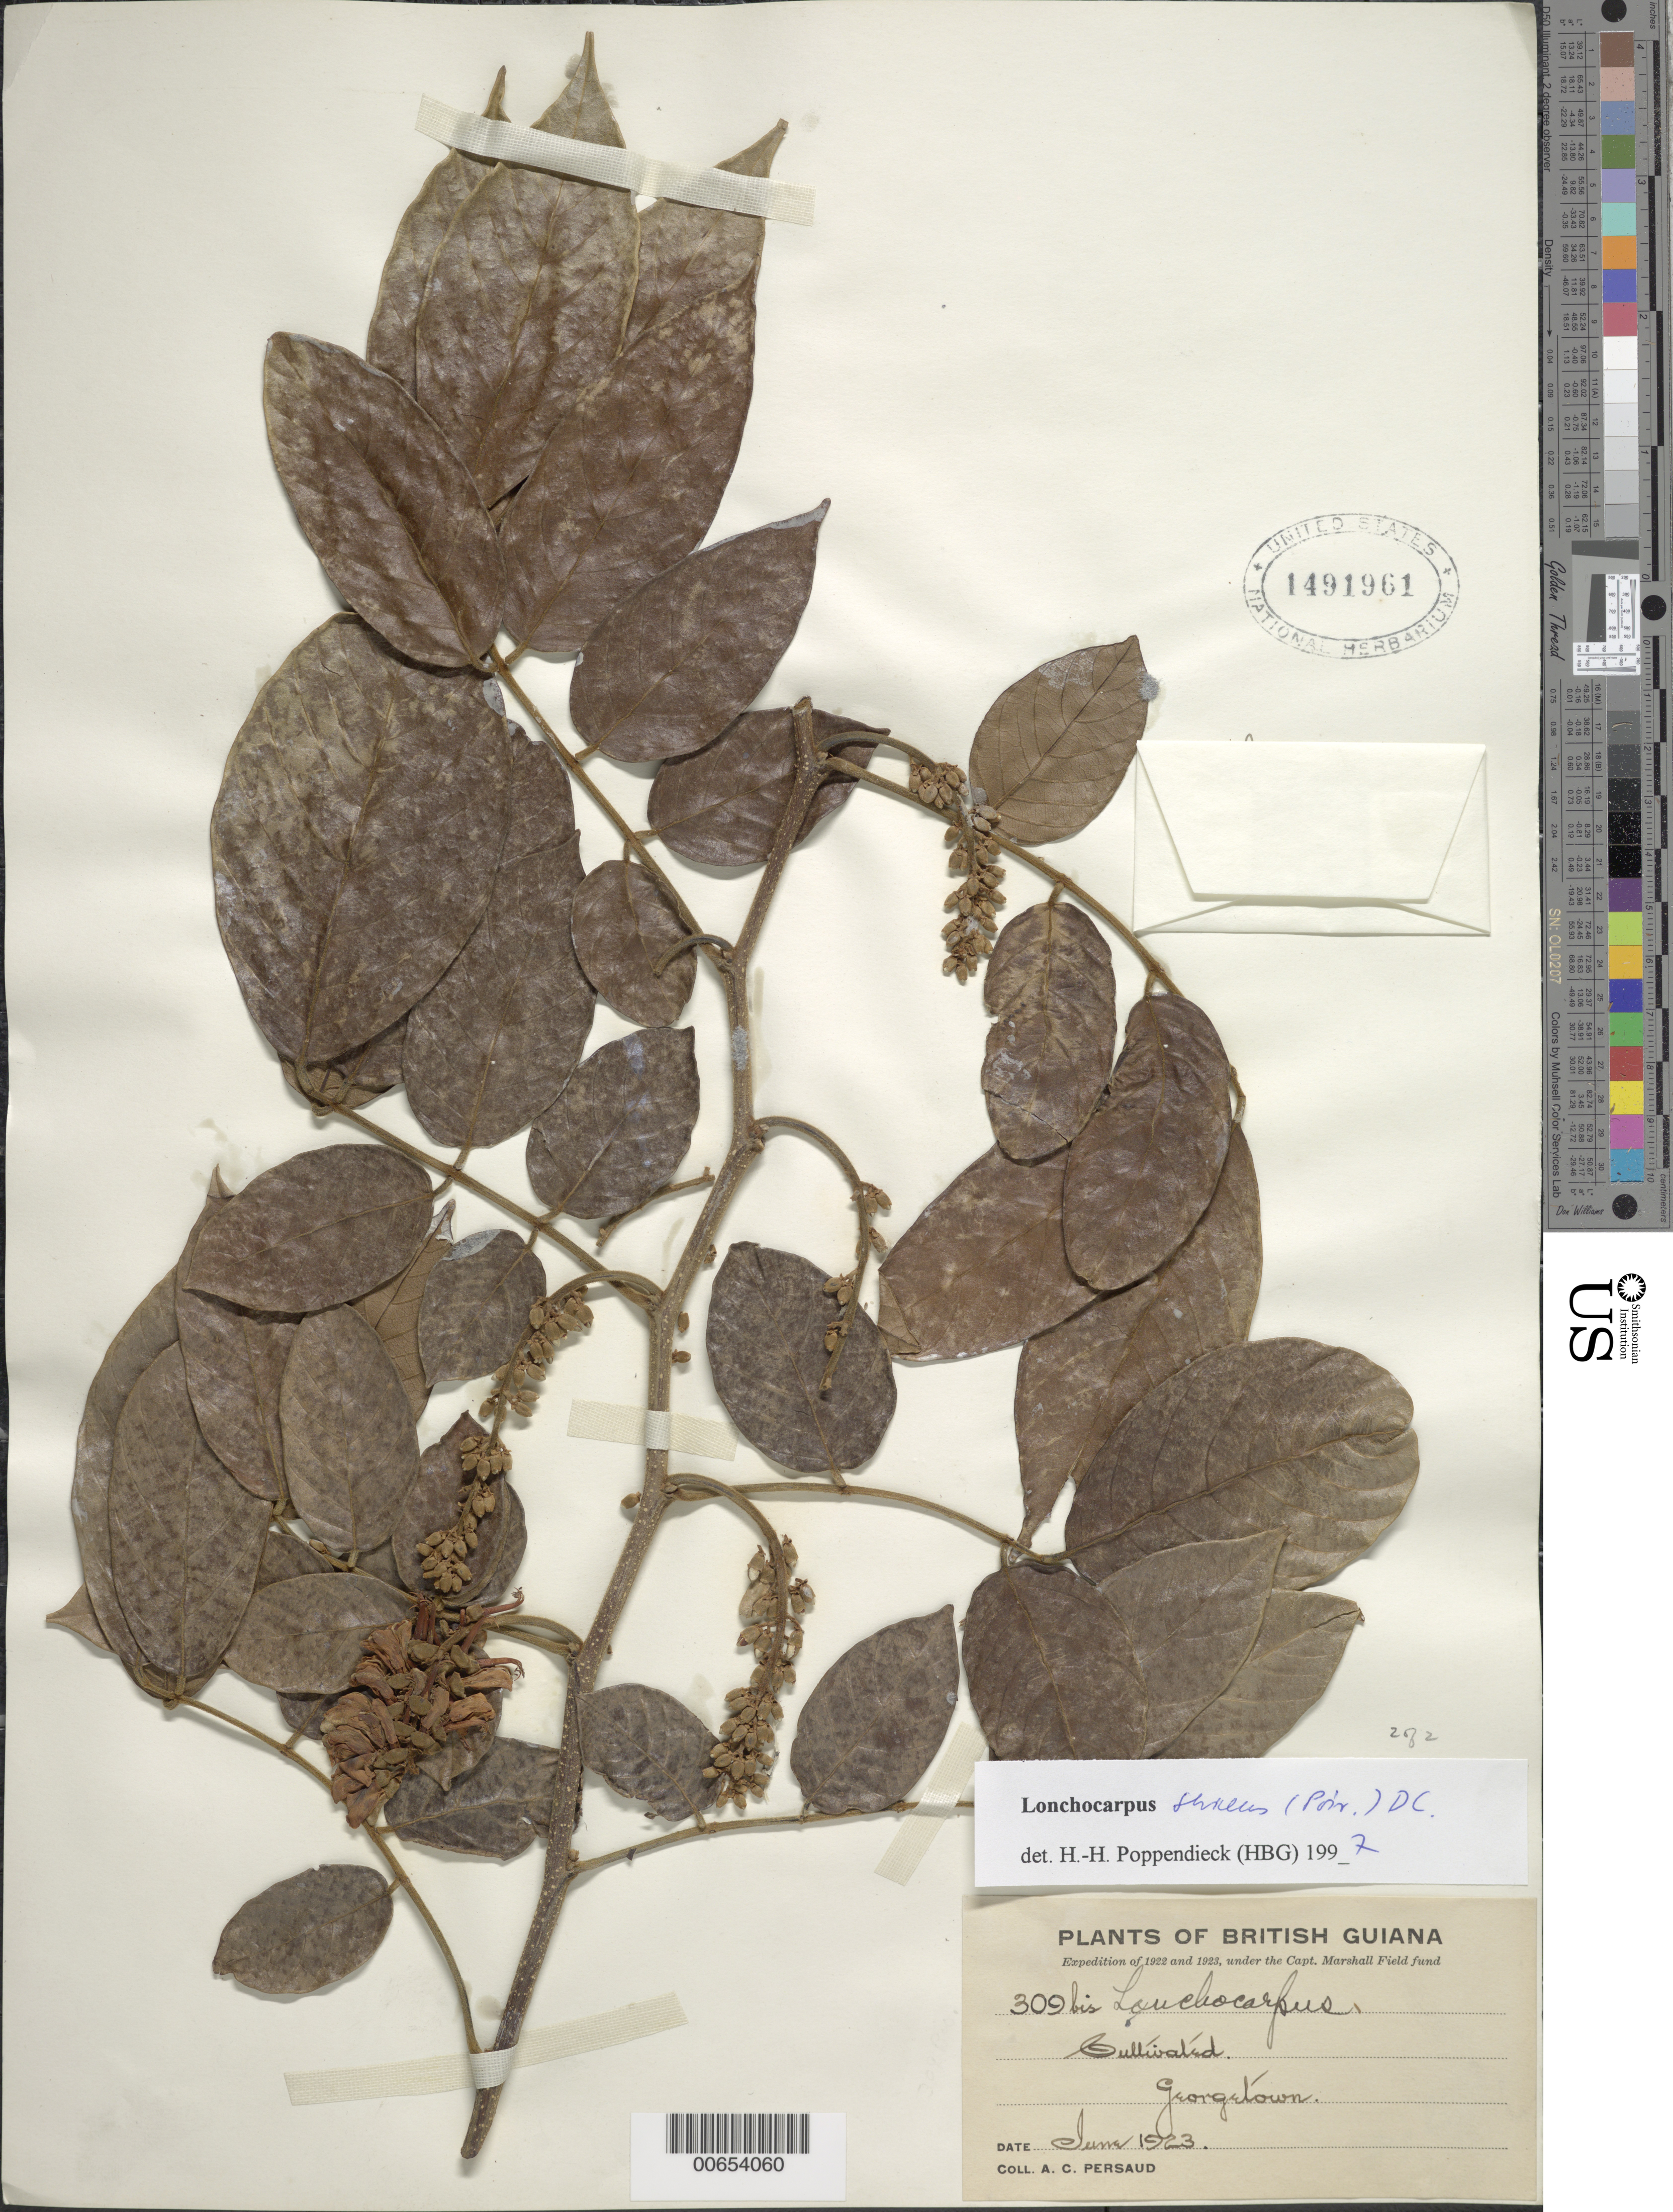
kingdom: Plantae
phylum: Tracheophyta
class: Magnoliopsida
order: Fabales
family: Fabaceae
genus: Lonchocarpus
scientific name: Lonchocarpus sericeus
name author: (Poir.) Kunth ex DC.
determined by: Poppendieck, H.-H., (HBG), Institut fur Allgemeine Botanik und Botanischer Garten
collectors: A. Persaud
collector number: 309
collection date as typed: Jun-23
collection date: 1923-06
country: Guyana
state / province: Demerara-Mahaica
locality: Georgetown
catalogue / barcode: US 1491961